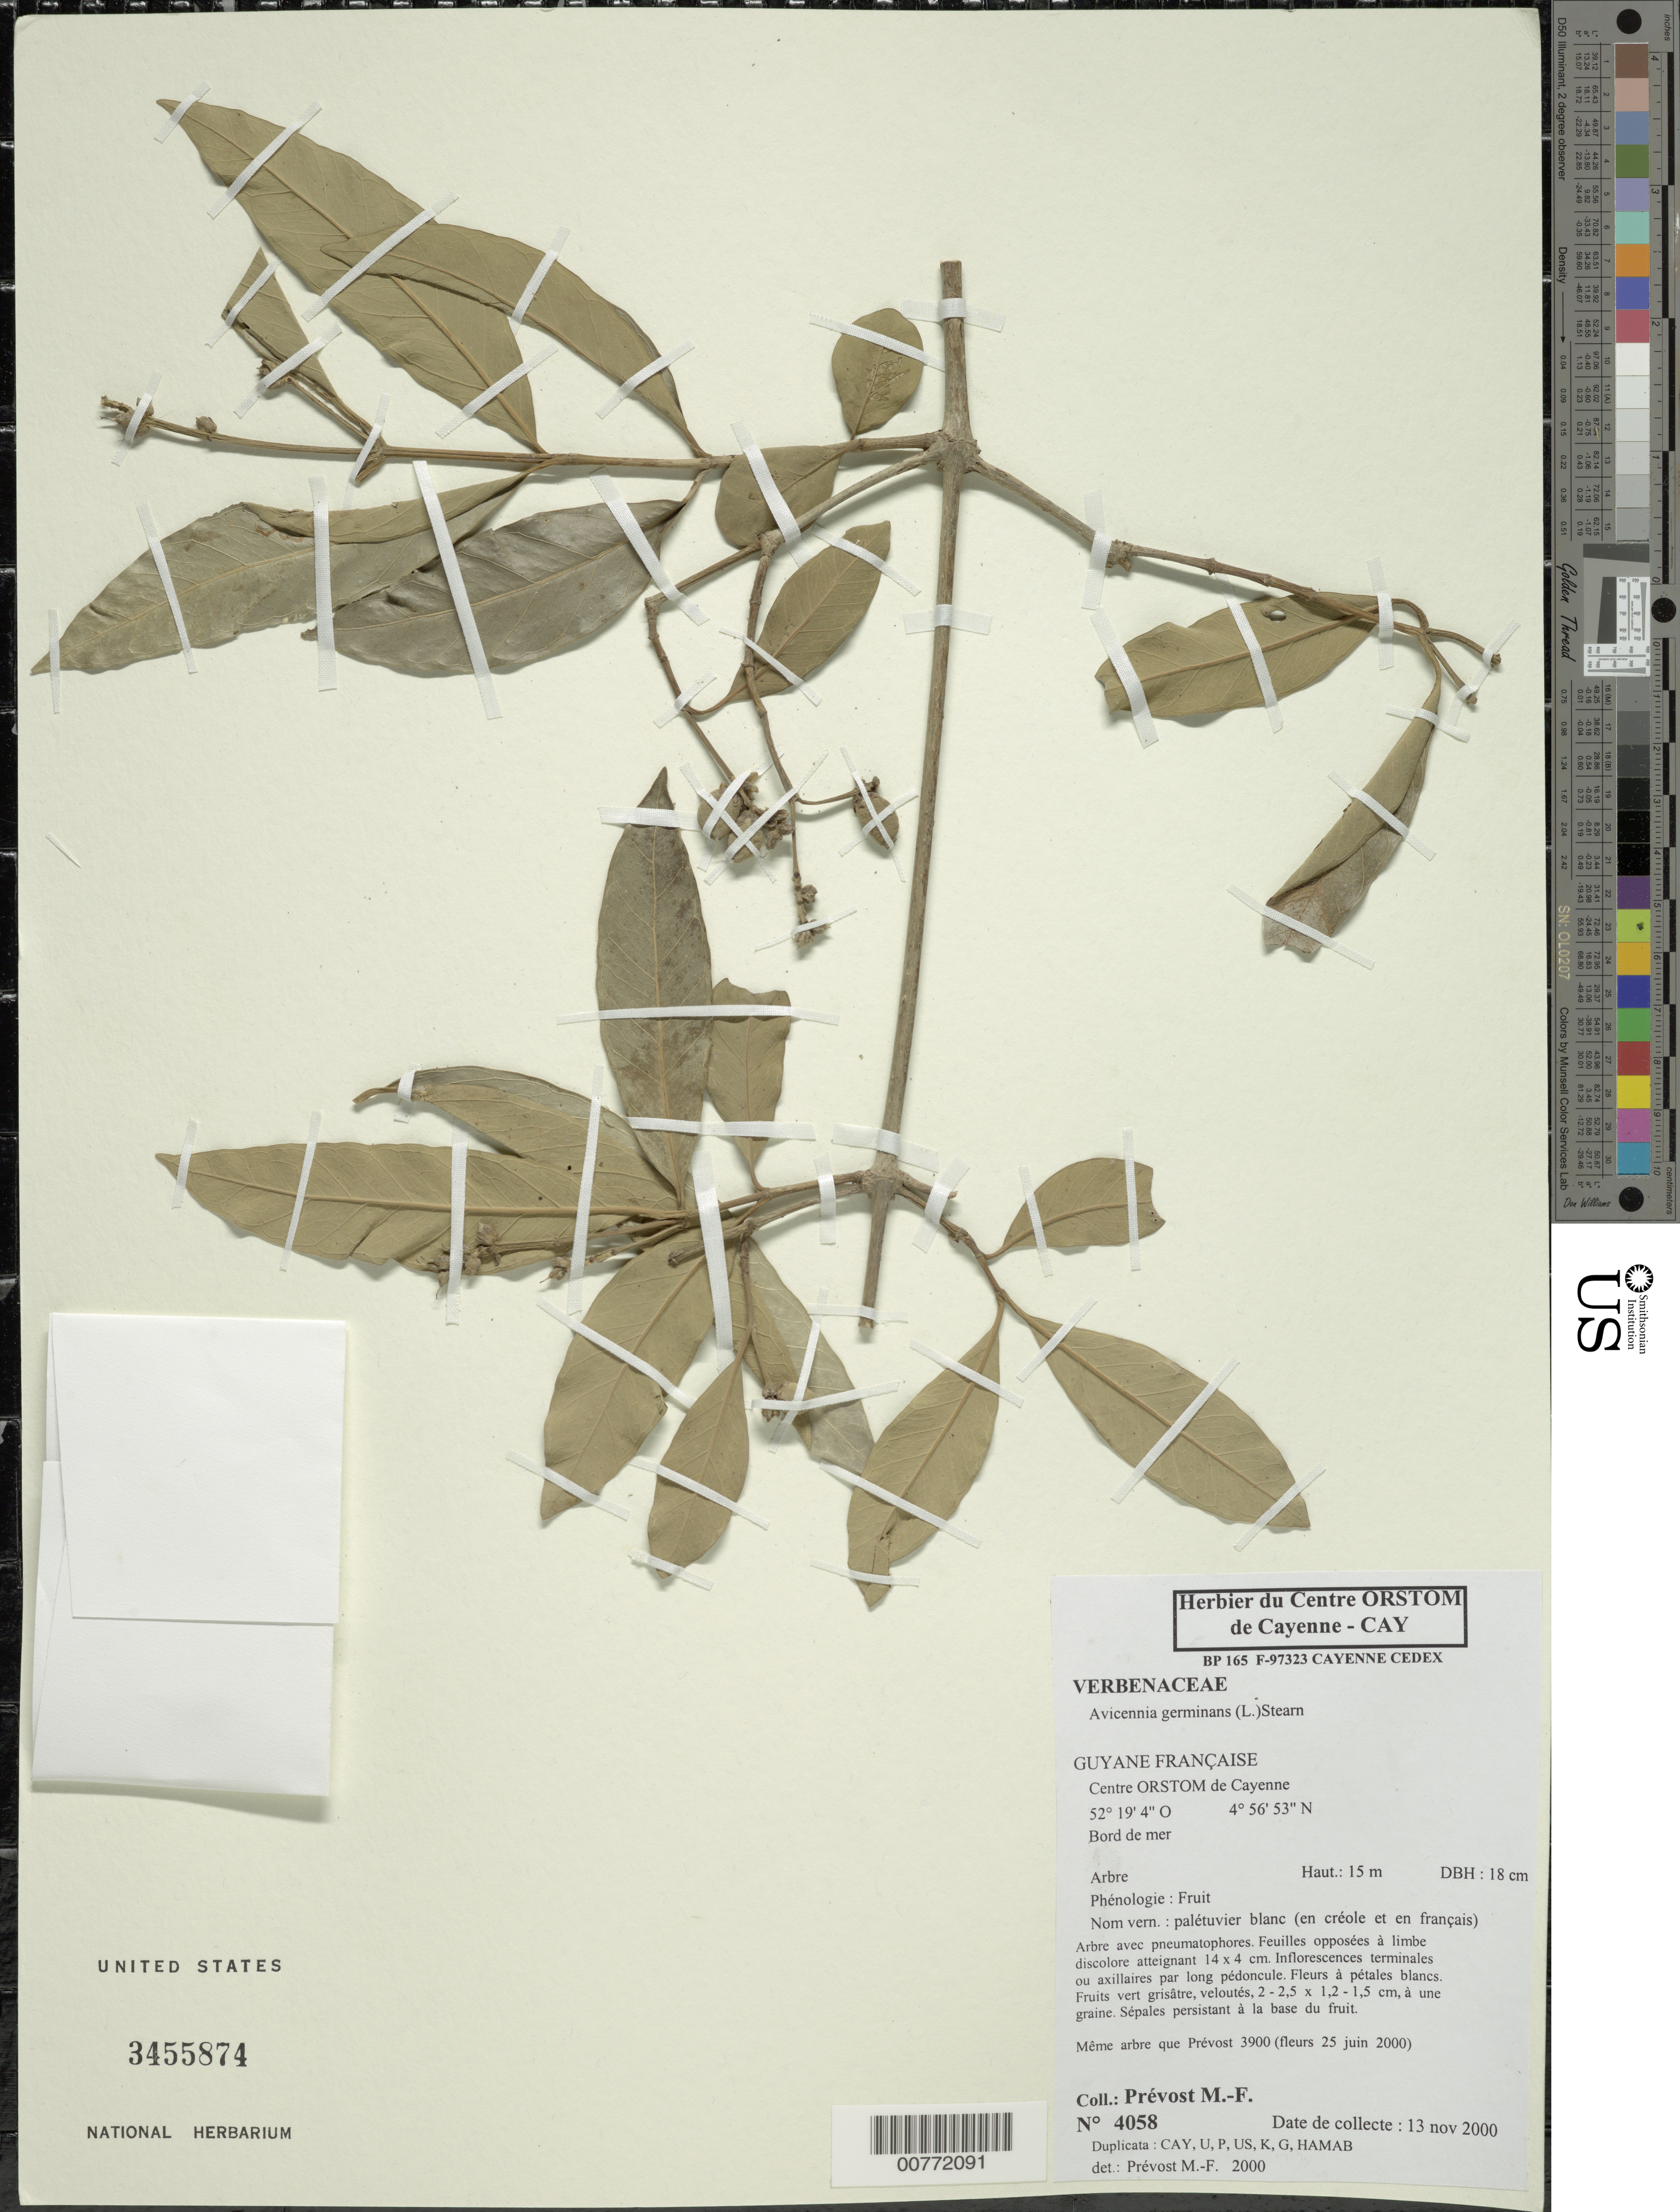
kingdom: Plantae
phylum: Tracheophyta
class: Magnoliopsida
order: Lamiales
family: Acanthaceae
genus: Avicennia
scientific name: Avicennia germinans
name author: (L.) L.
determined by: Prévost, M.-F.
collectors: M.-F. Prévost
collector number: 4058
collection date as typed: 13-Nov-00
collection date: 2000-11-13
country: French Guiana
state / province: Cayenne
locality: Centre ORSTOM de Cayenne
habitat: Bord de mer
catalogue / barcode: US 3455874